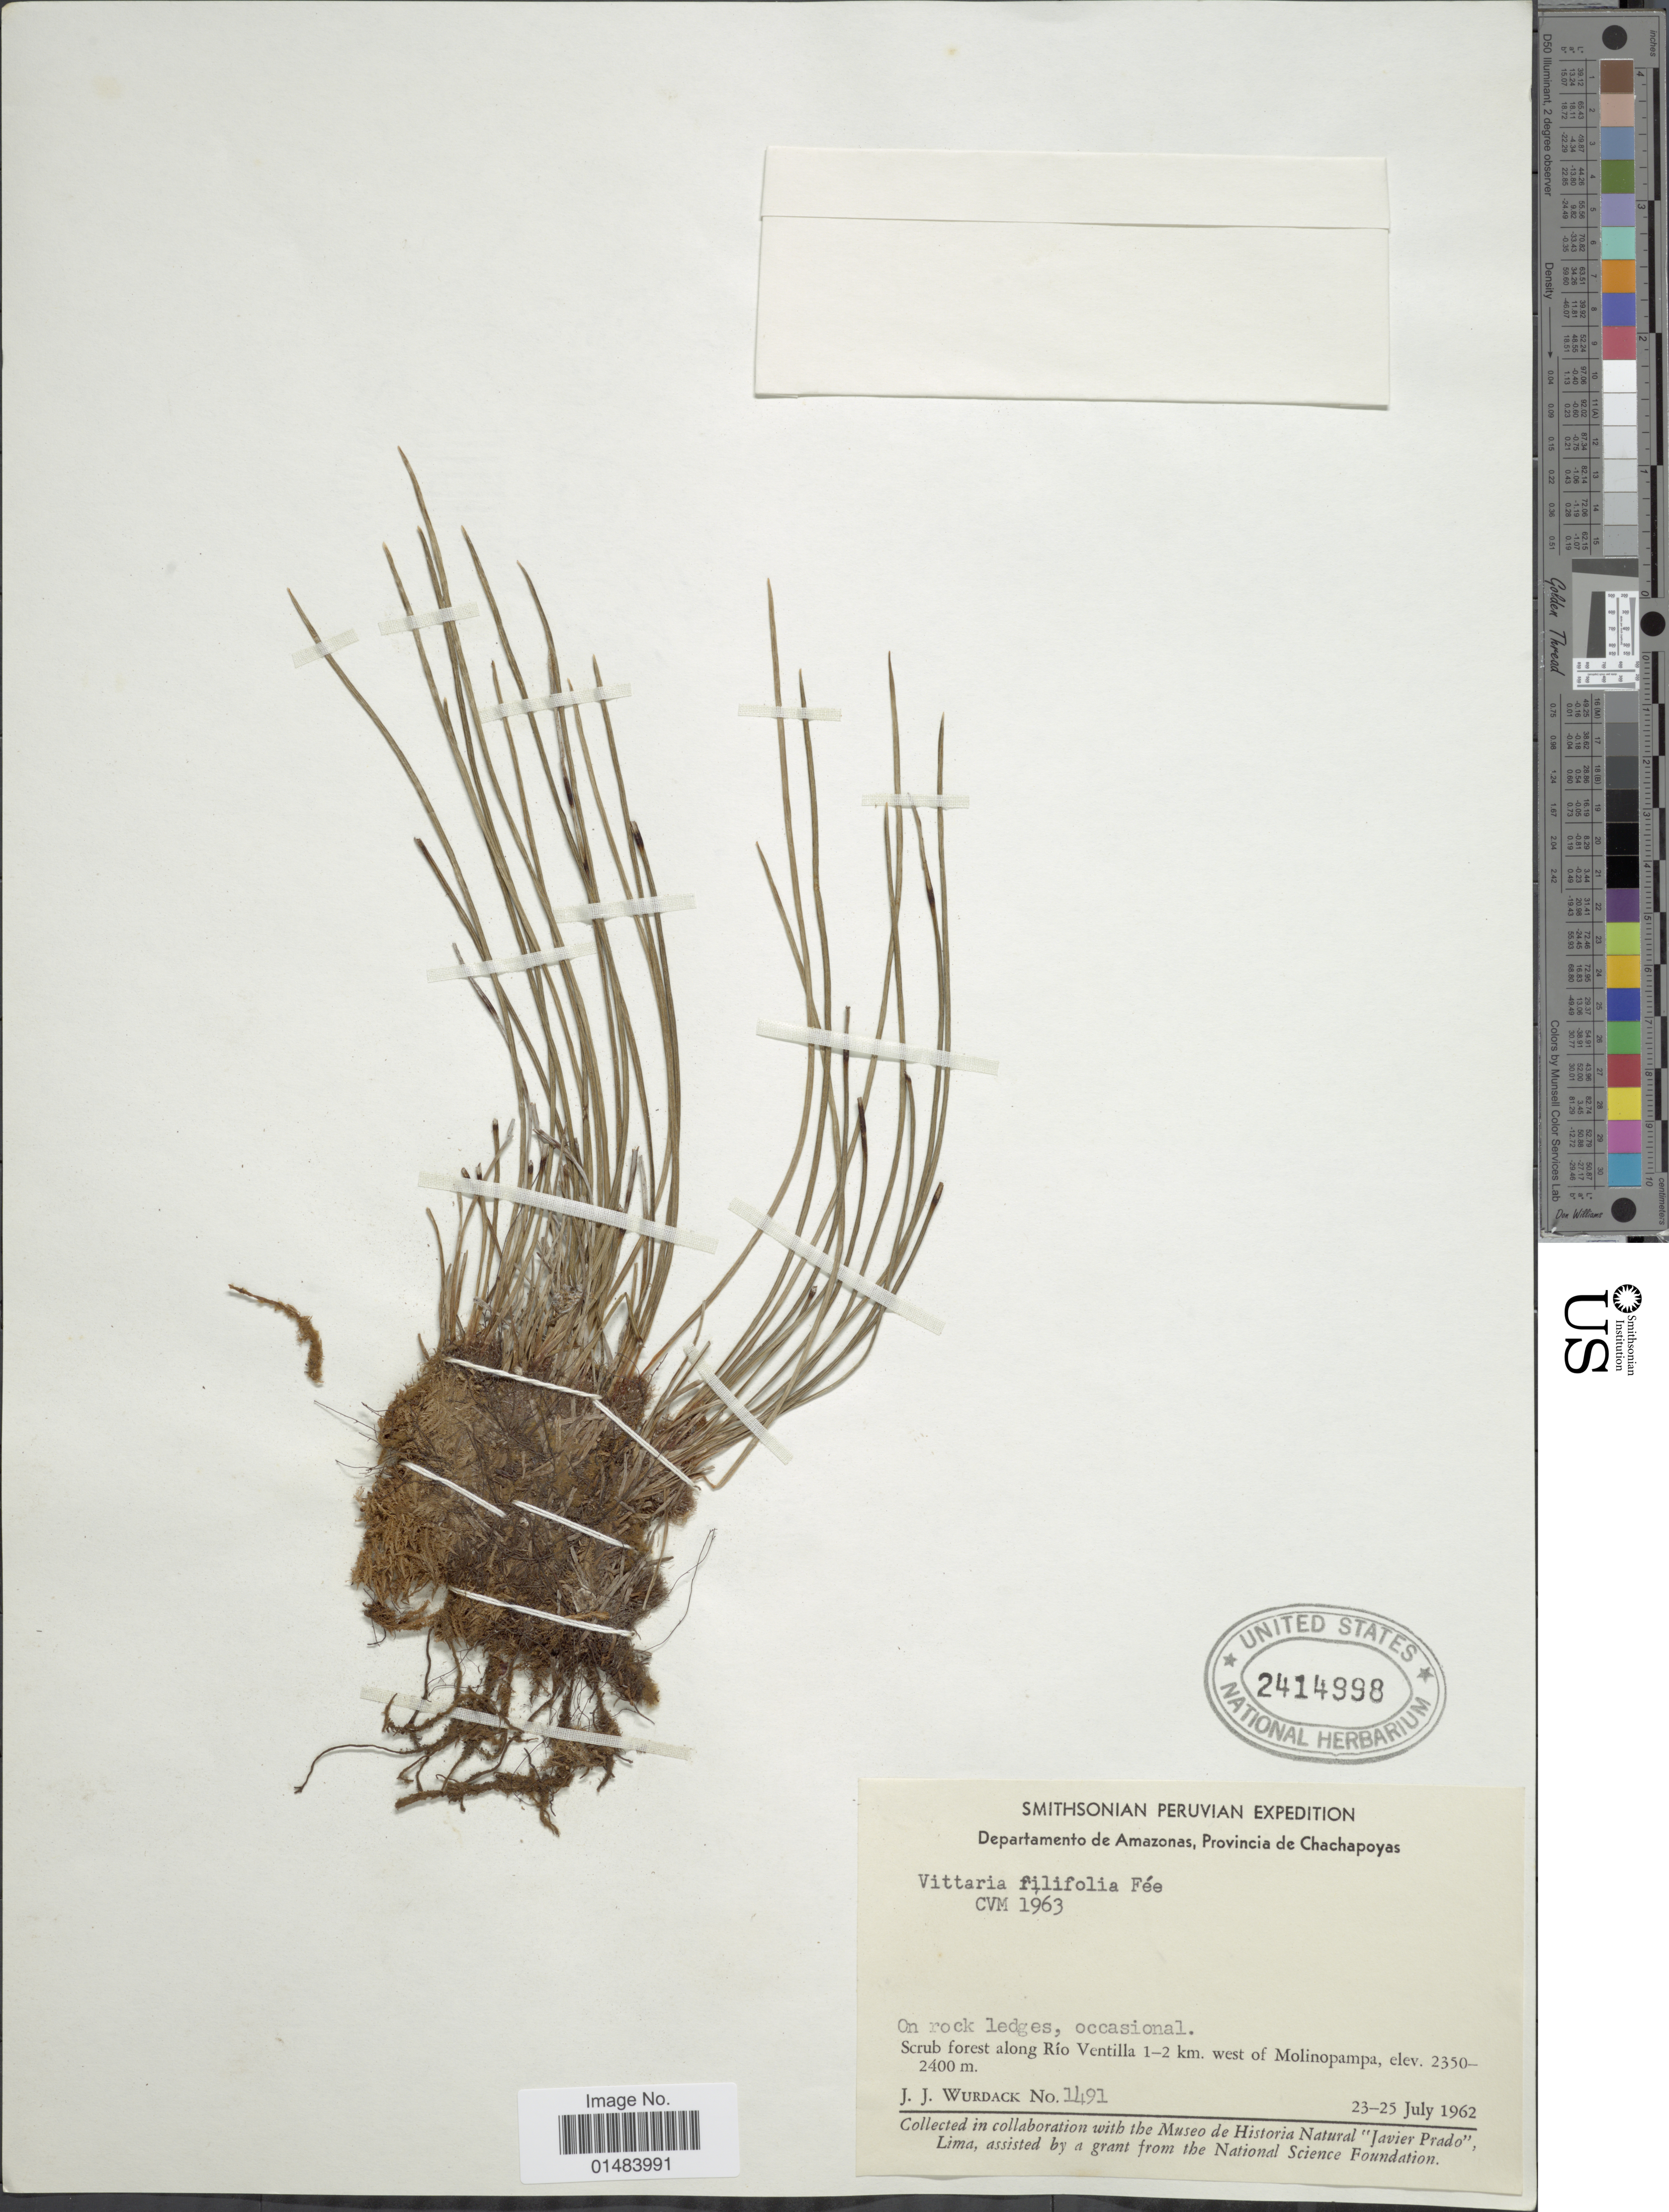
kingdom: Plantae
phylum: Tracheophyta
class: Polypodiopsida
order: Polypodiales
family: Pteridaceae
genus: Vittaria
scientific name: Vittaria graminifolia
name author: Kaulf.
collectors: J. J. Wurdack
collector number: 1491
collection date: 1962-07-23/1962-07-25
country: Peru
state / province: Amazonas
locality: Departamento de Amazonas, Provincia de Chachapoyas, scrub forest along Rio Ventilla 1-2 km. west of Molinopampa.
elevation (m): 2350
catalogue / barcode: US 2414998